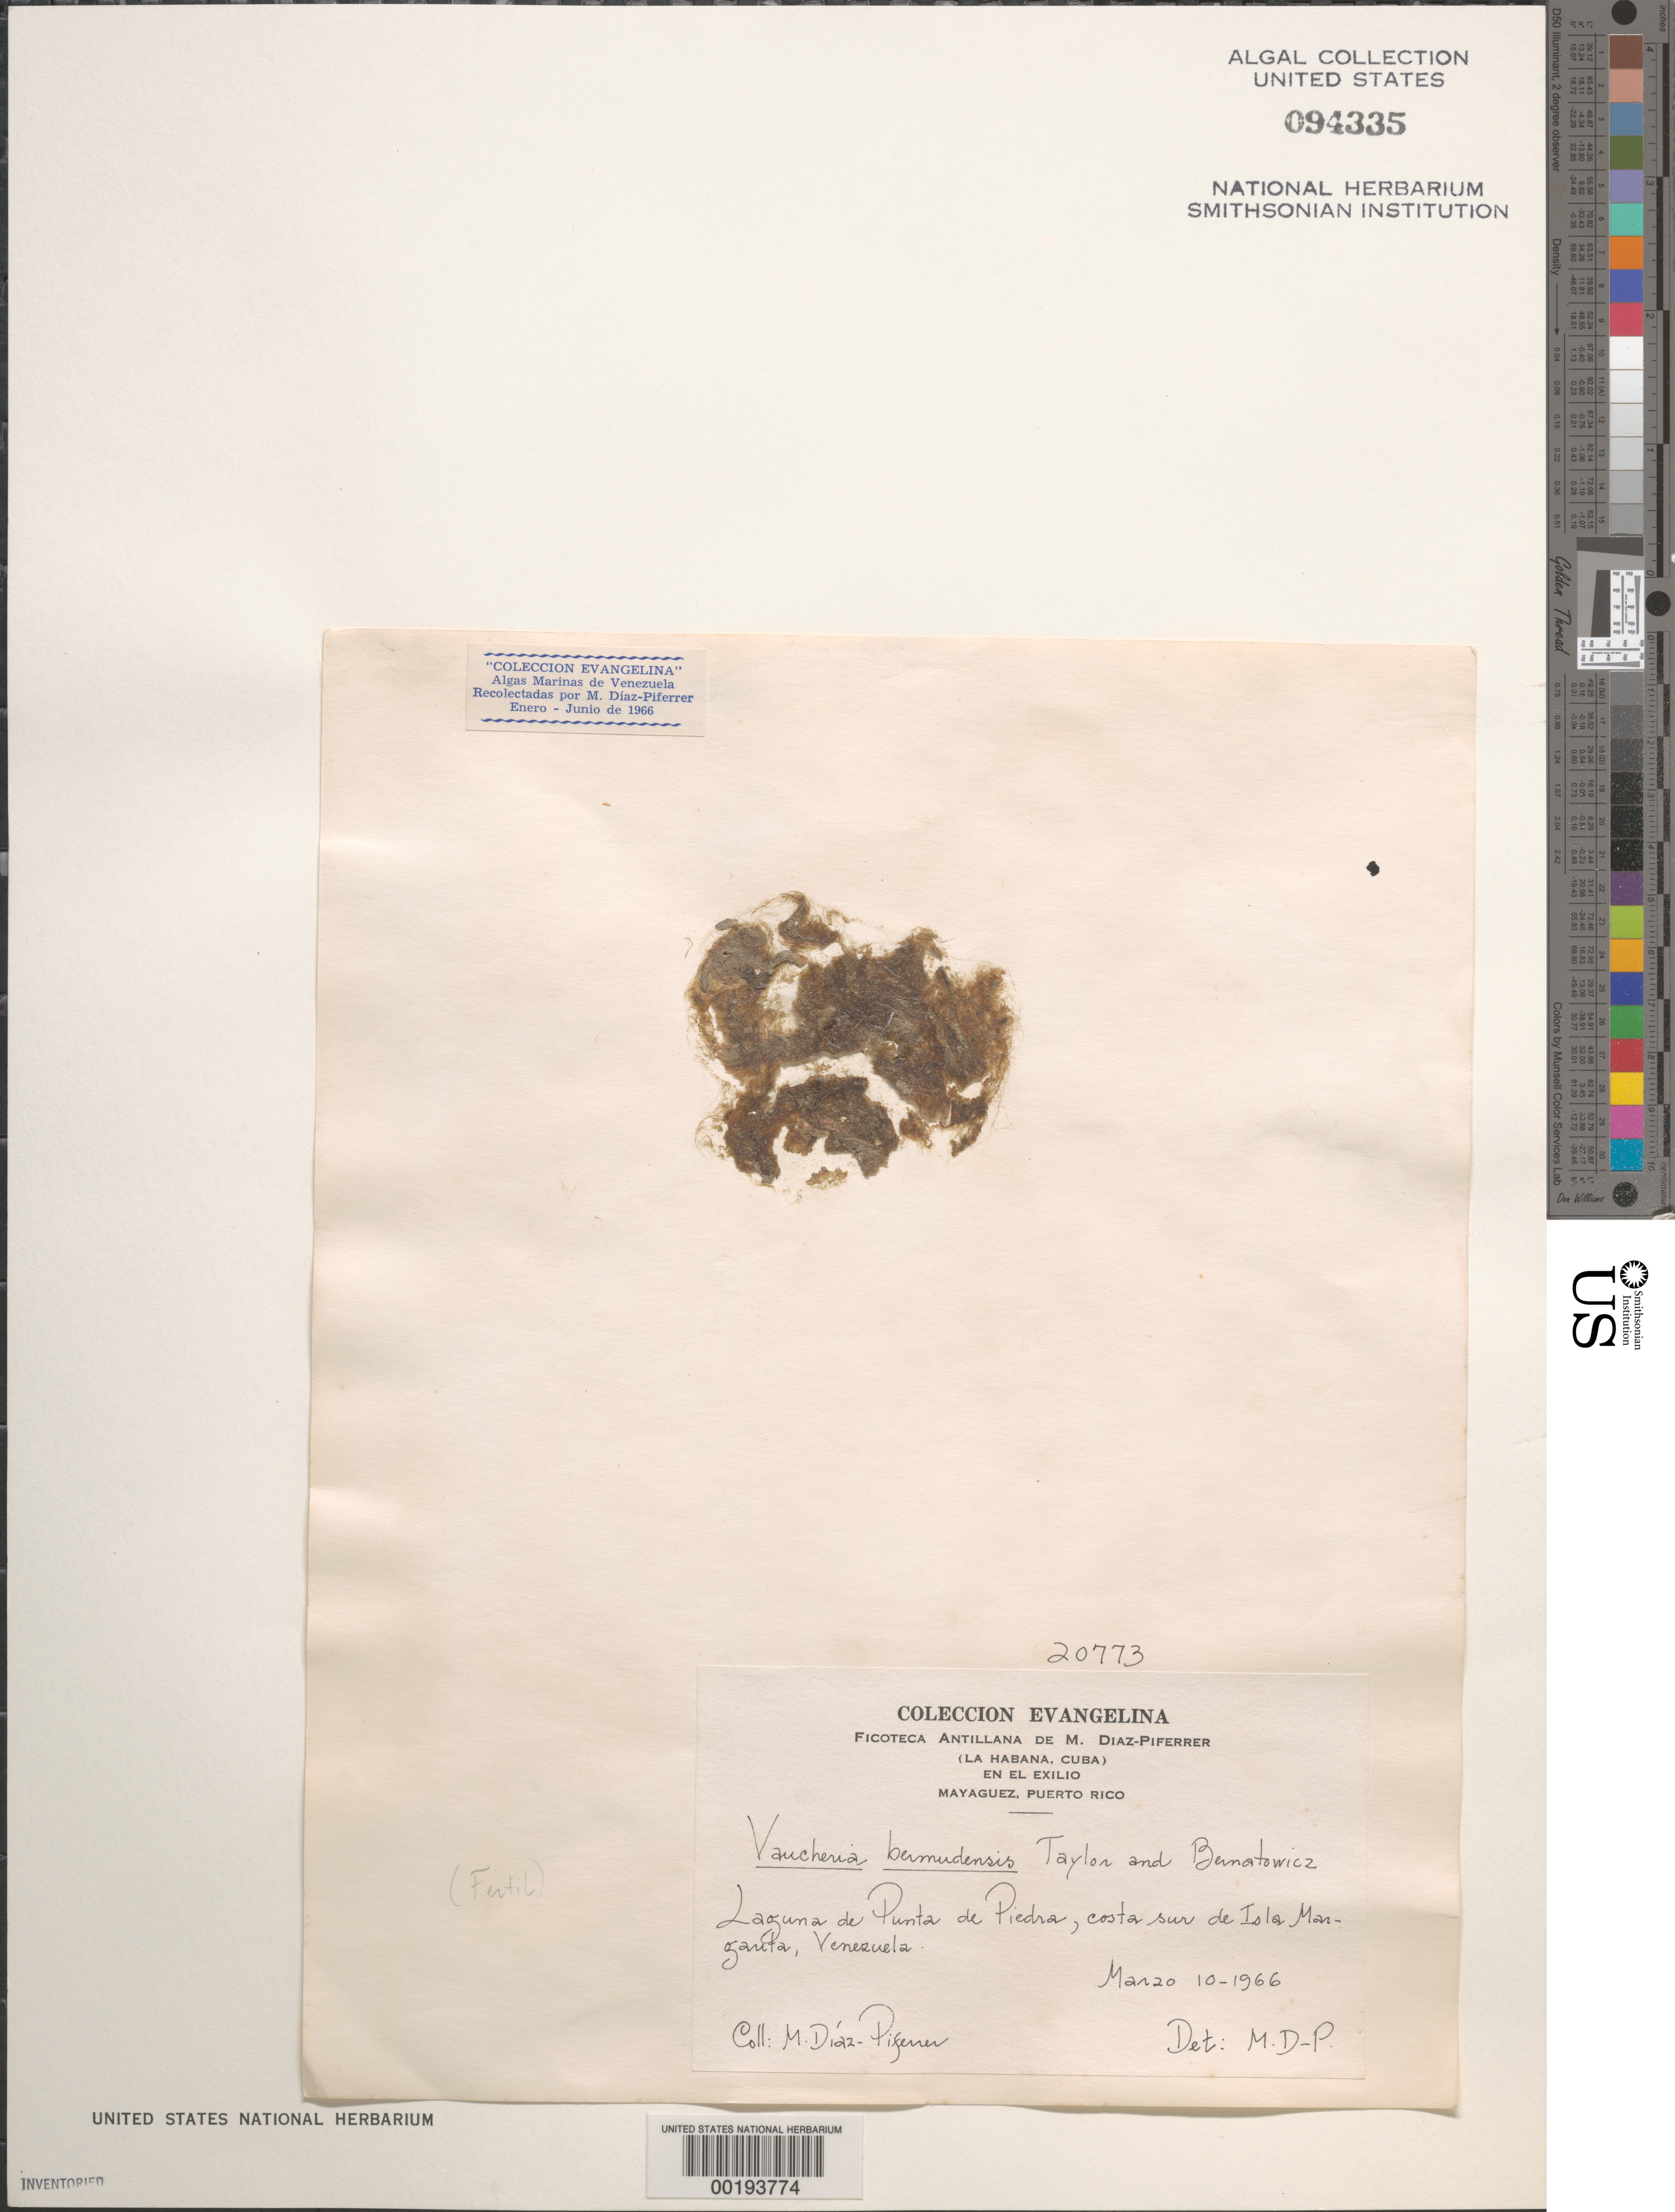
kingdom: Chromista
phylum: Ochrophyta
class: Xanthophyceae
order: Vaucheriales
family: Vaucheriaceae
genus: Vaucheria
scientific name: Vaucheria bermudensis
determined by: Diaz-Piferrer, M.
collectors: M. Diaz-Piferrer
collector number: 20773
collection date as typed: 10 Mar 1966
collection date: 1966-03-10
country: Venezuela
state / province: Nueva Esparta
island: Margarita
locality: Isla margarita, laguna de punta de piedra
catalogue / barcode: US 94335